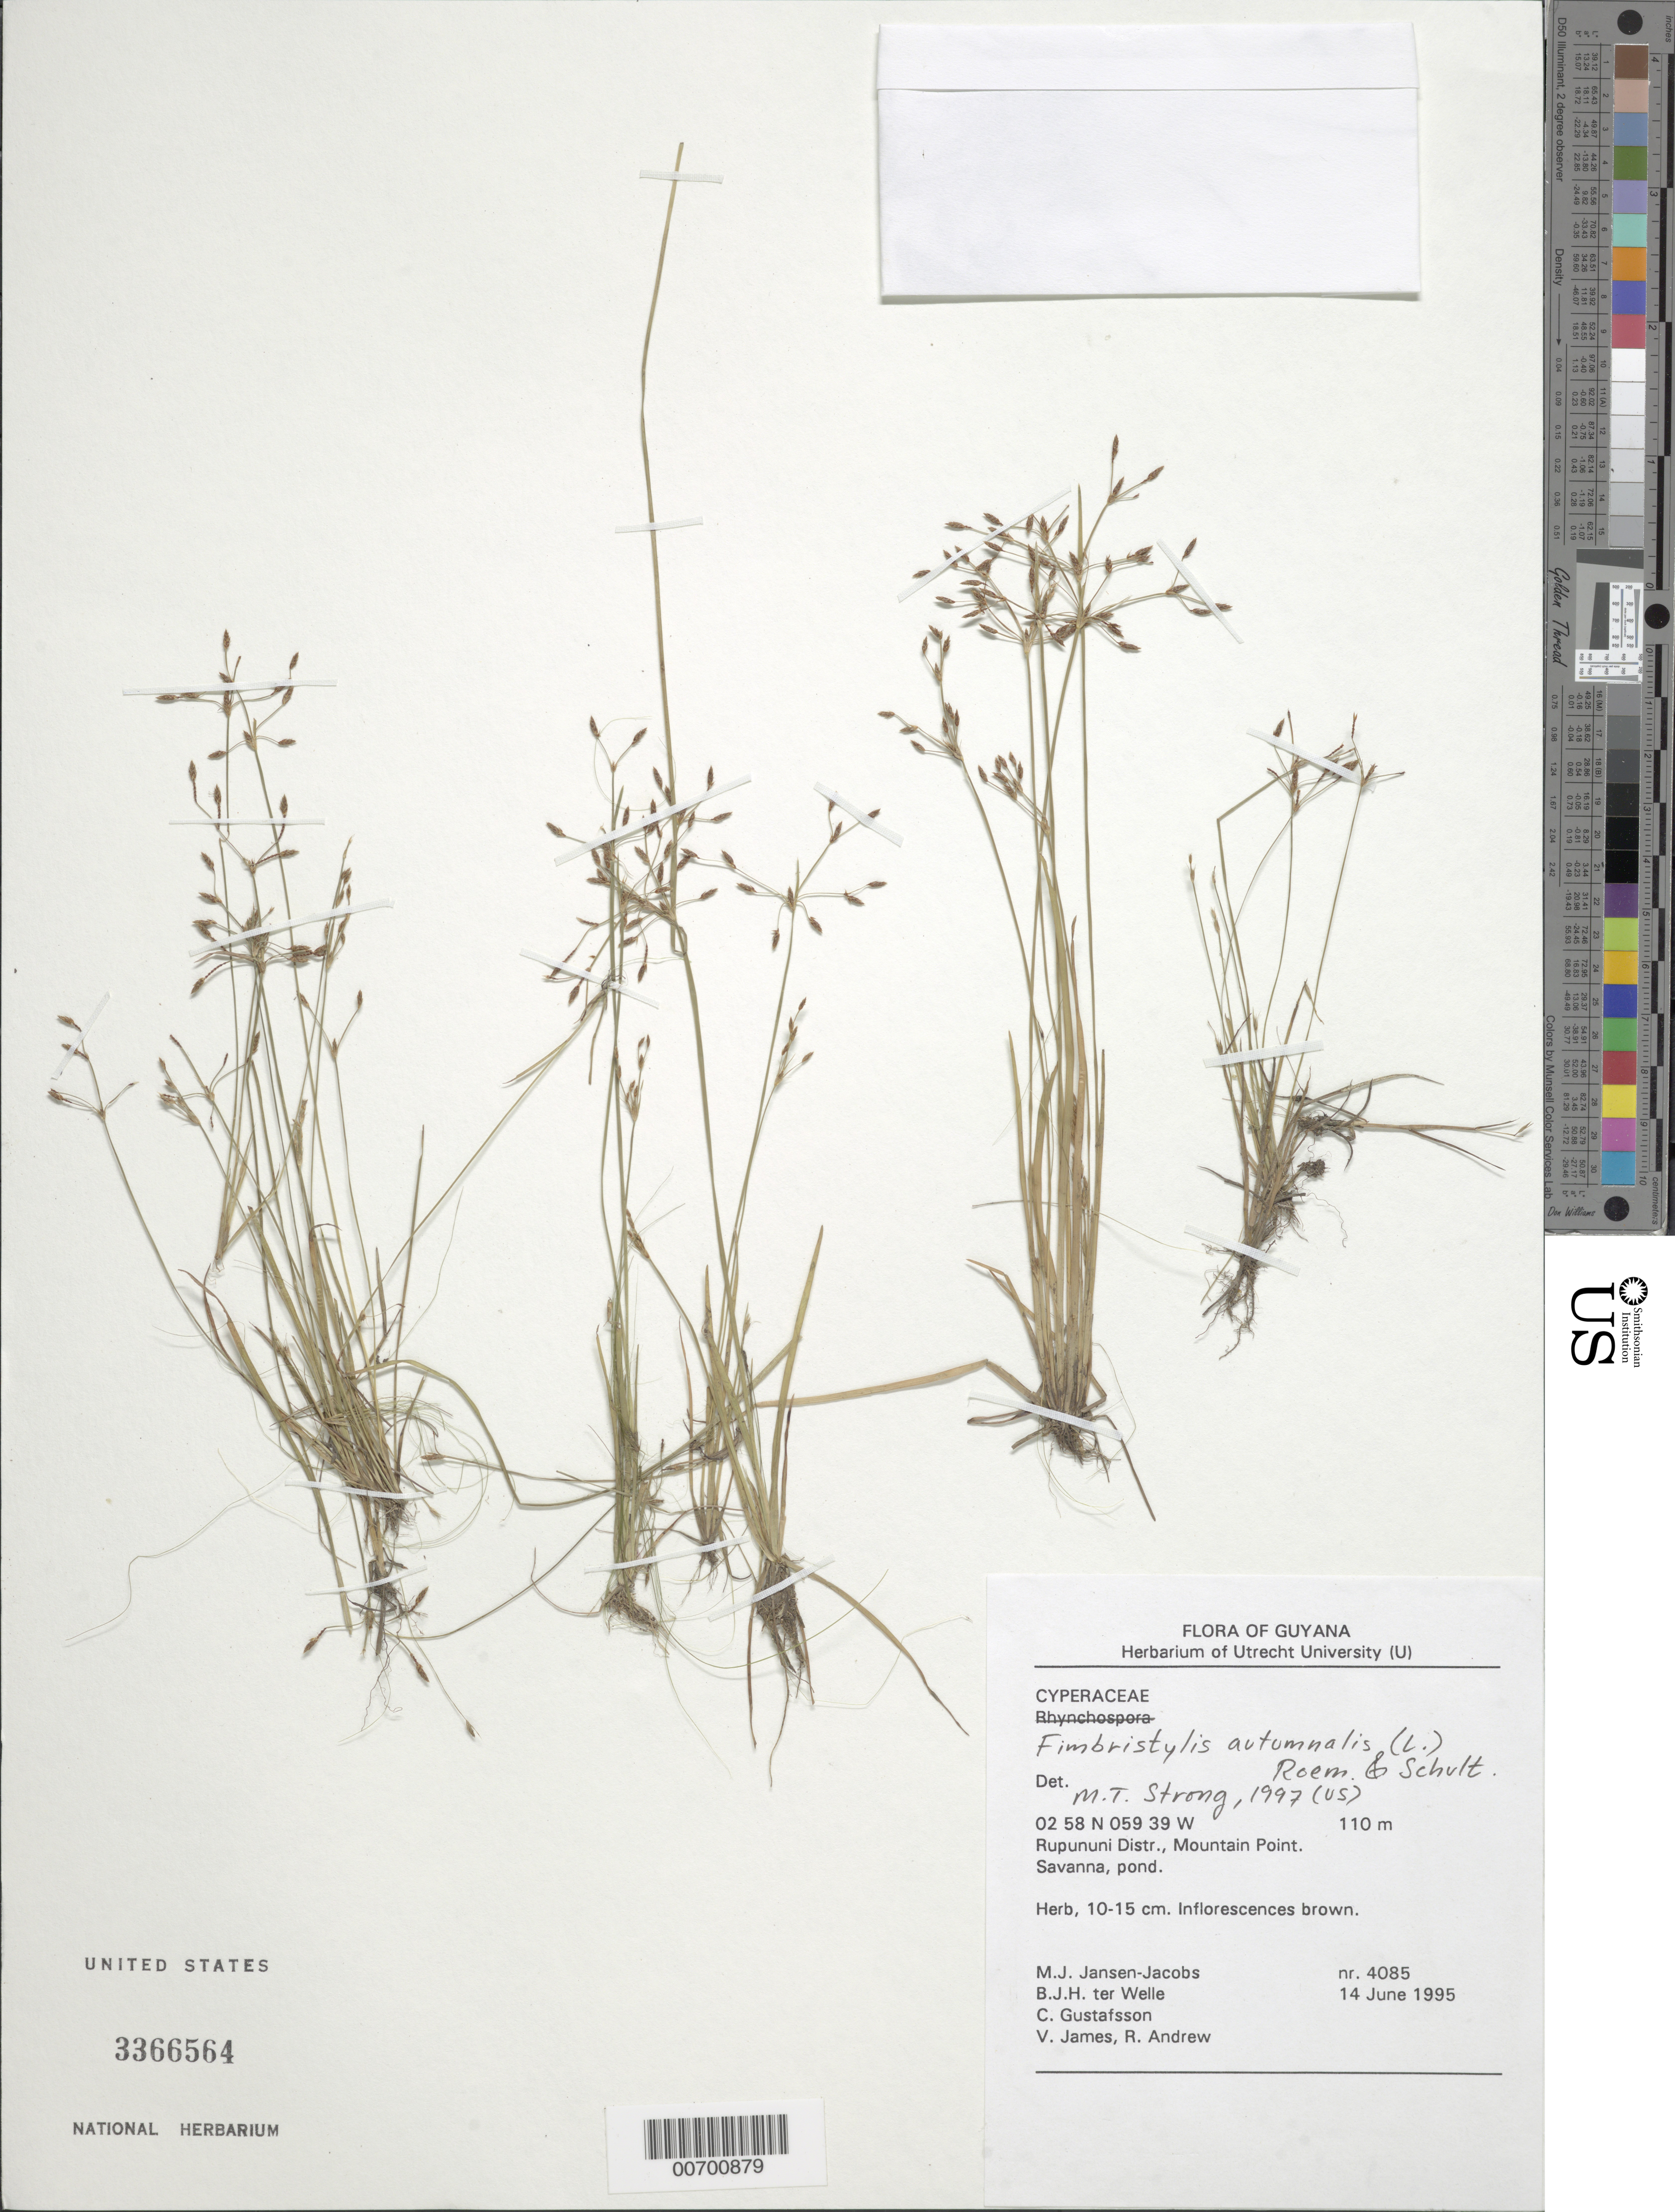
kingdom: Plantae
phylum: Tracheophyta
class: Liliopsida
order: Poales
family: Cyperaceae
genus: Fimbristylis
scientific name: Fimbristylis autumnalis (L.) Roem. & Schult.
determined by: Strong, M. T., (US), Smithsonian Institution - National Museum of Natural History (UNITED STATES)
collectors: M. J. Jansen-Jacobs, B. Welle, C. G. Gustafsson, V. James & R. Andrew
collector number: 4085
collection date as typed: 14-Jun-95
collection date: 1995-06-14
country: Guyana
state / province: U. Takutu-U. Essequibo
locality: Mountain Point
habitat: Savanna, pond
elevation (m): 110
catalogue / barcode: US 3366564